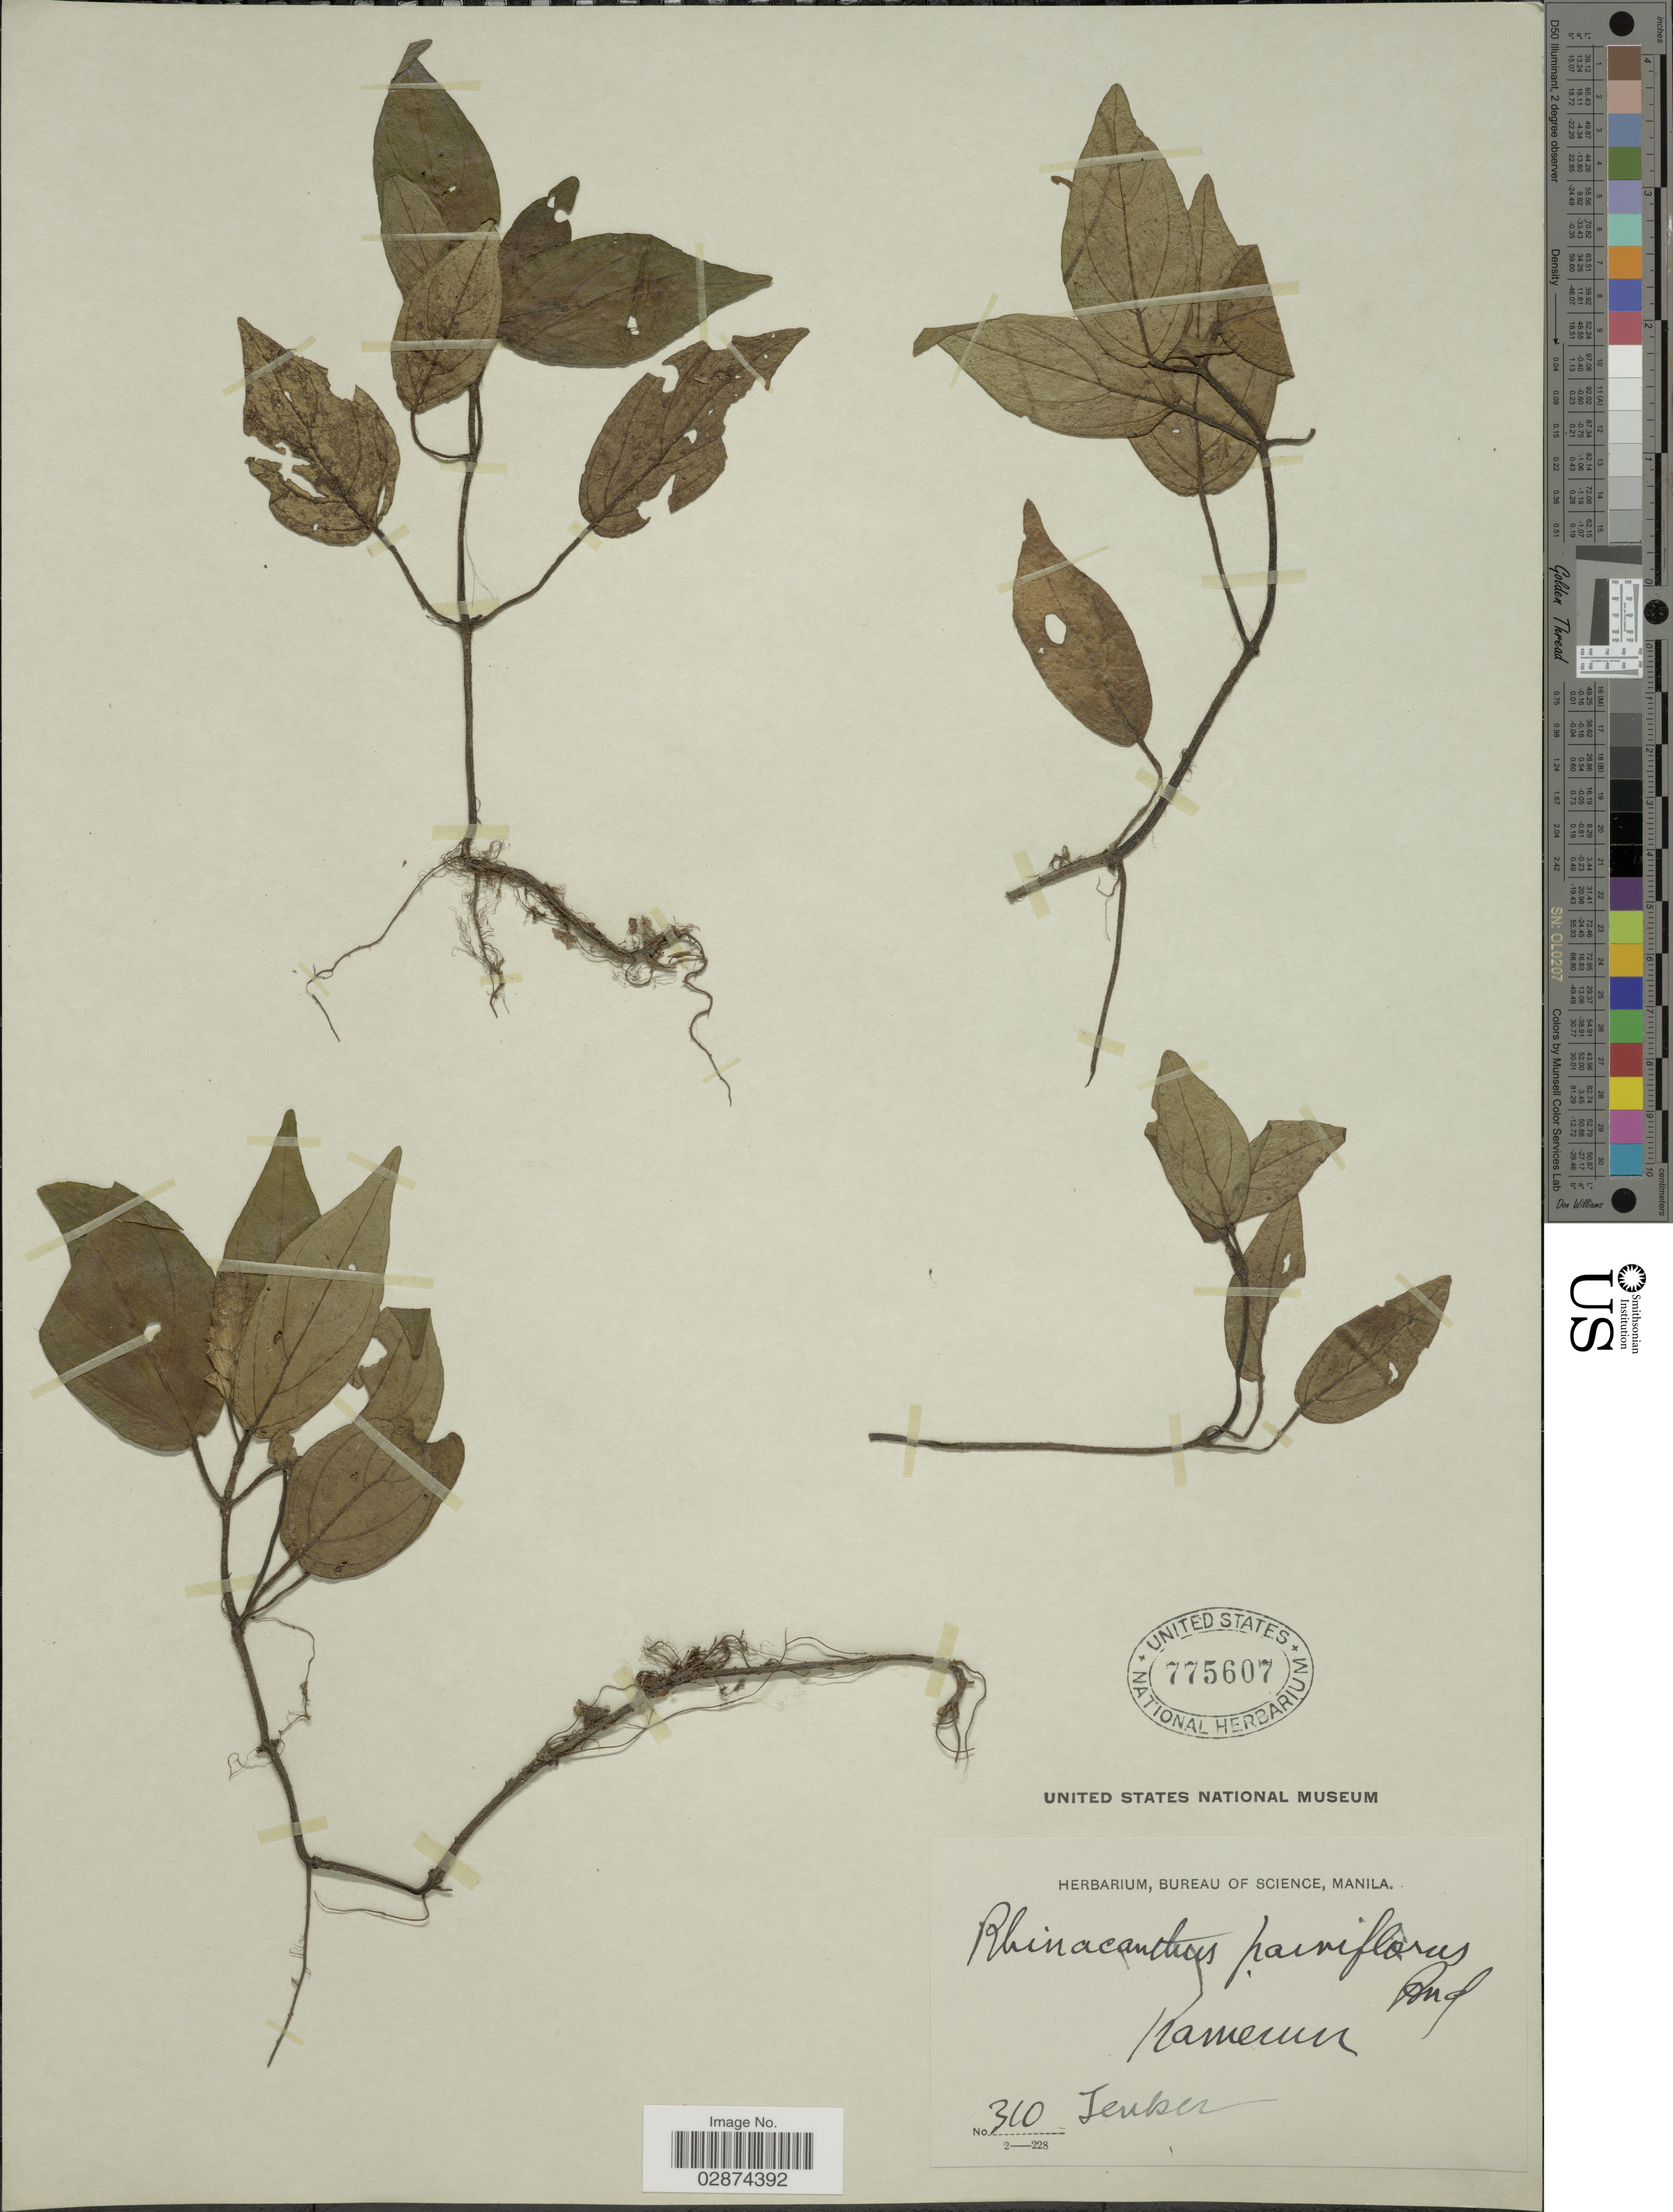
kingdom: Plantae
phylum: Tracheophyta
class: Magnoliopsida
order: Lamiales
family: Acanthaceae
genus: Rhinacanthus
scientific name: Rhinacanthus parviflorus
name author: T. Anderson ex De Wild. & Durand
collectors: Zenker, --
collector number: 310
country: Cameroon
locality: Kamerun.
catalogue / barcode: US 775607